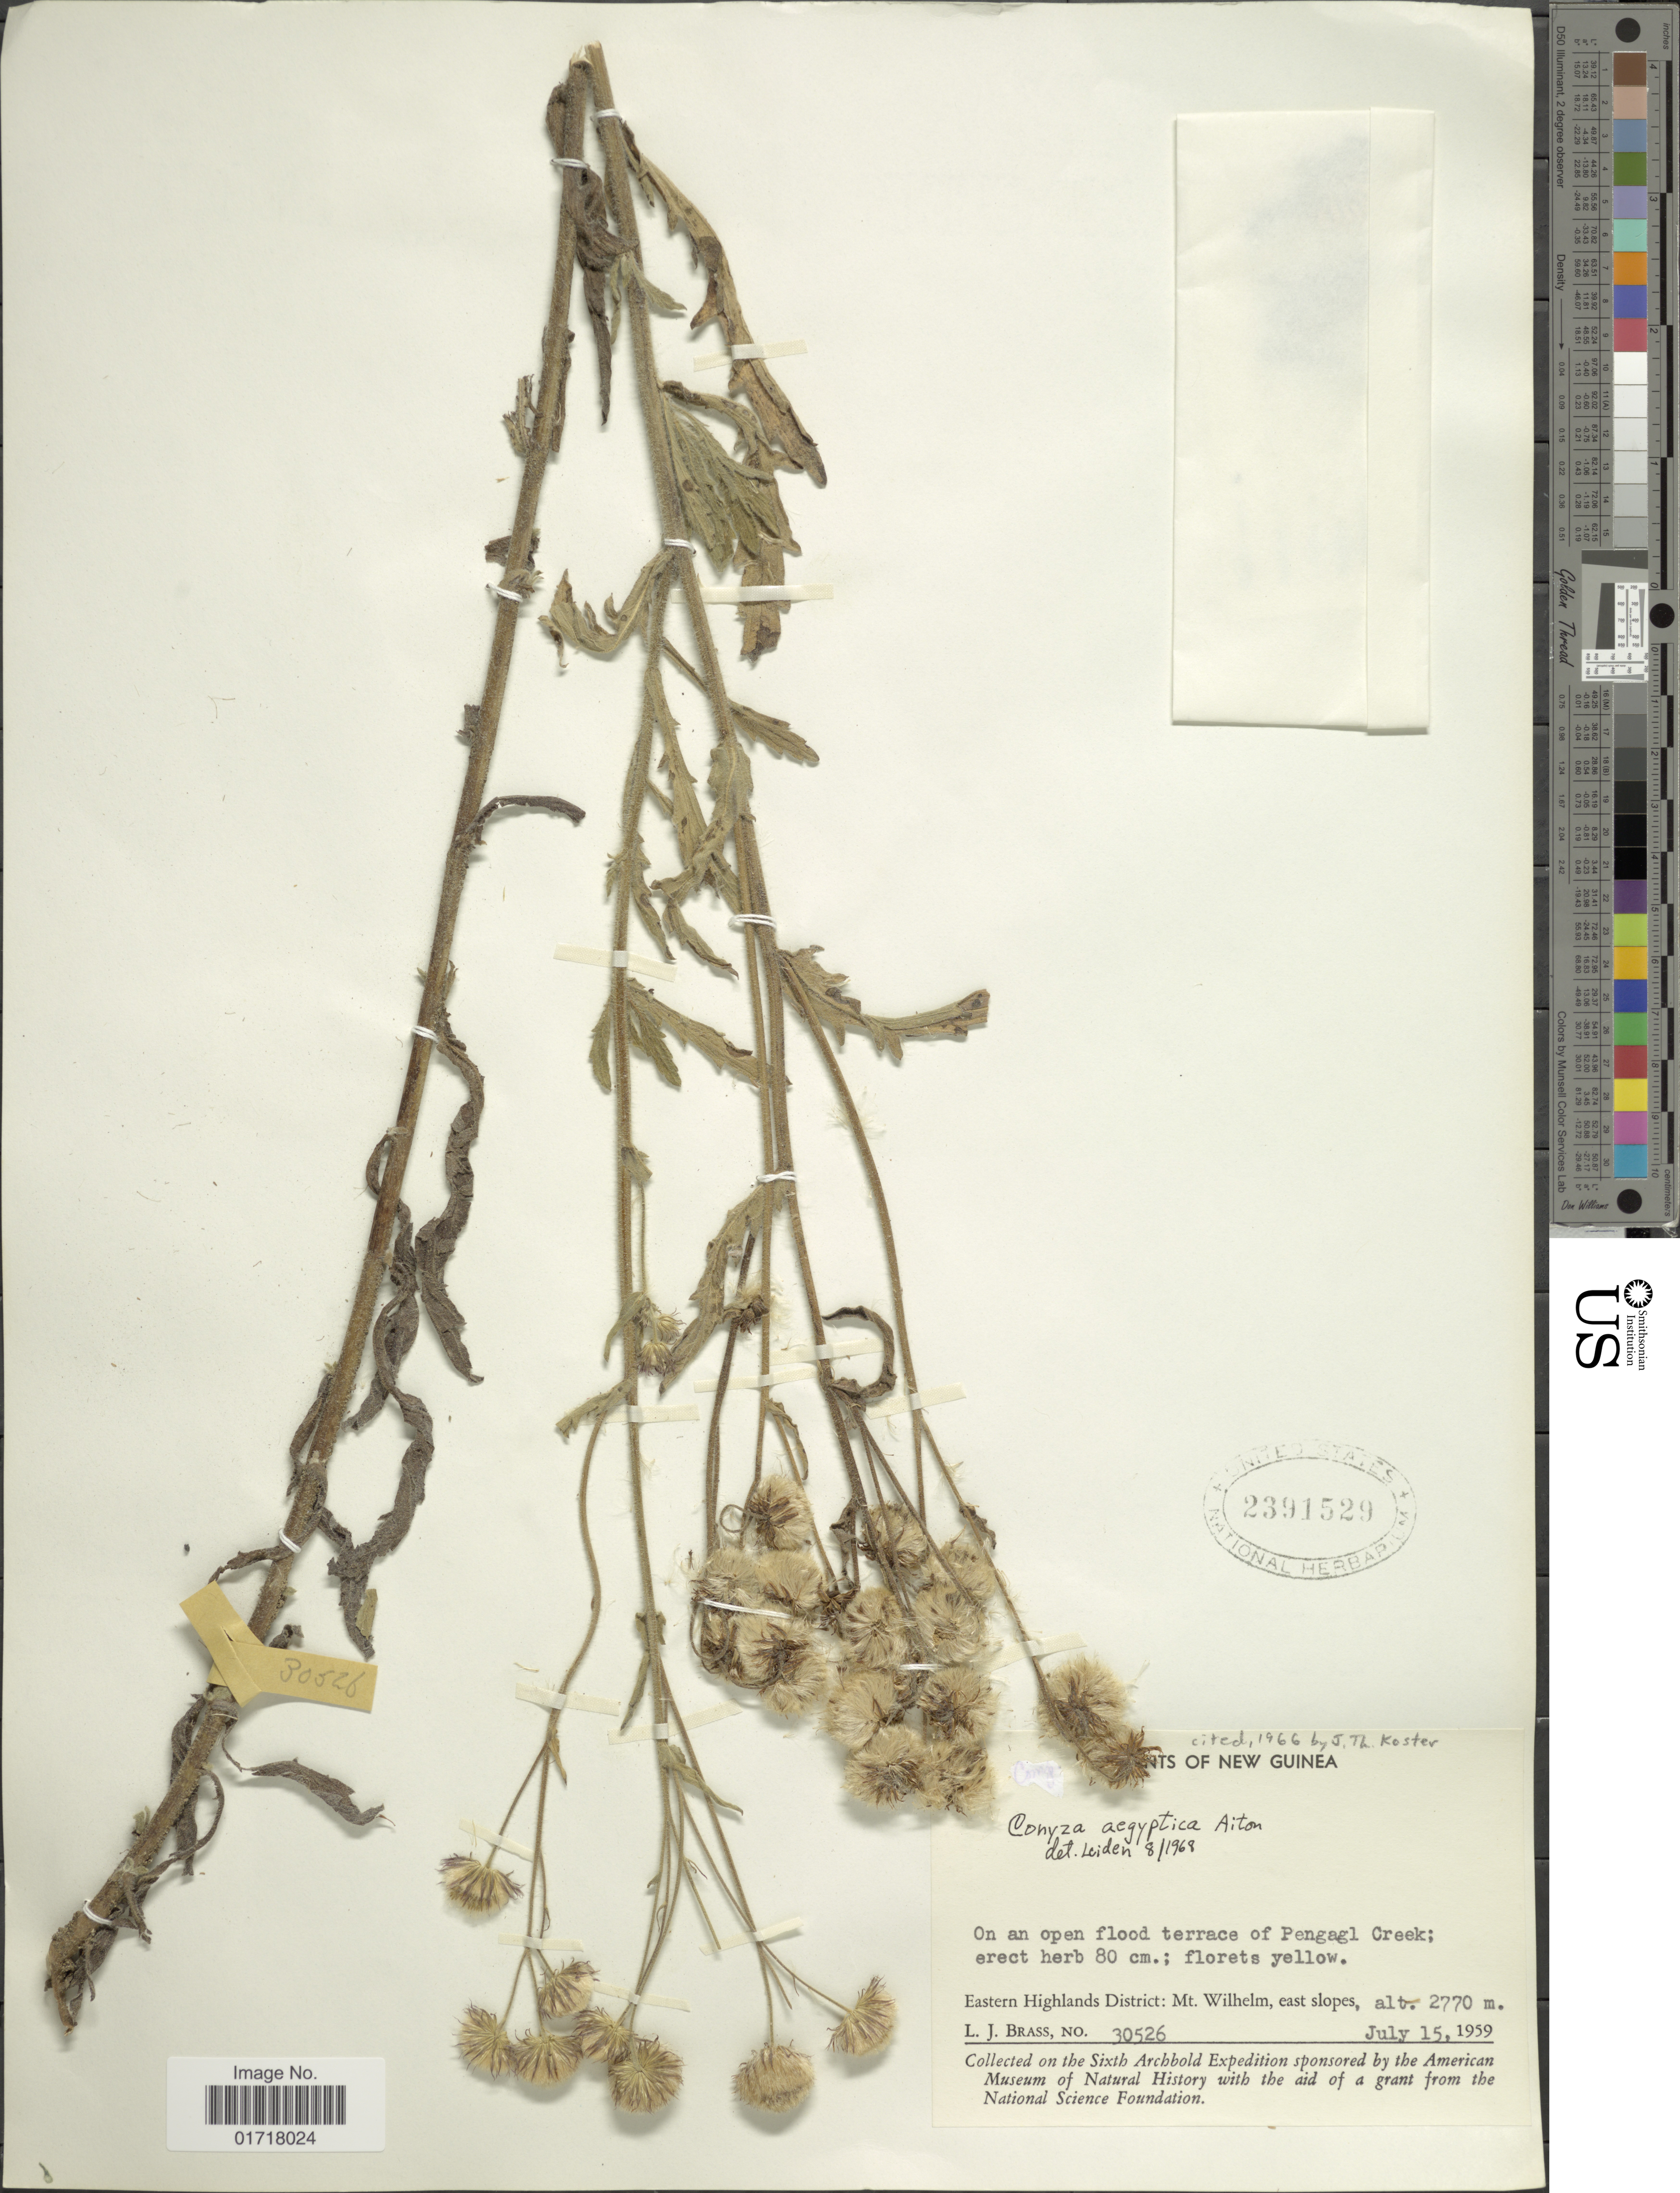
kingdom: Plantae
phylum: Tracheophyta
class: Magnoliopsida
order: Asterales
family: Asteraceae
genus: Nidorella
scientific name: Nidorella aegyptiaca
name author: (L.) J.C. Manning & Goldblatt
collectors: L. J. Brass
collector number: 30526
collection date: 1959-07-15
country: Papua New Guinea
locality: New Guinea, On an open flood terrace of Pengagl Creek, Eastern Highlands District: Mt. Wilhelm, East slopes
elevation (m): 2770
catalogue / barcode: US 2391529